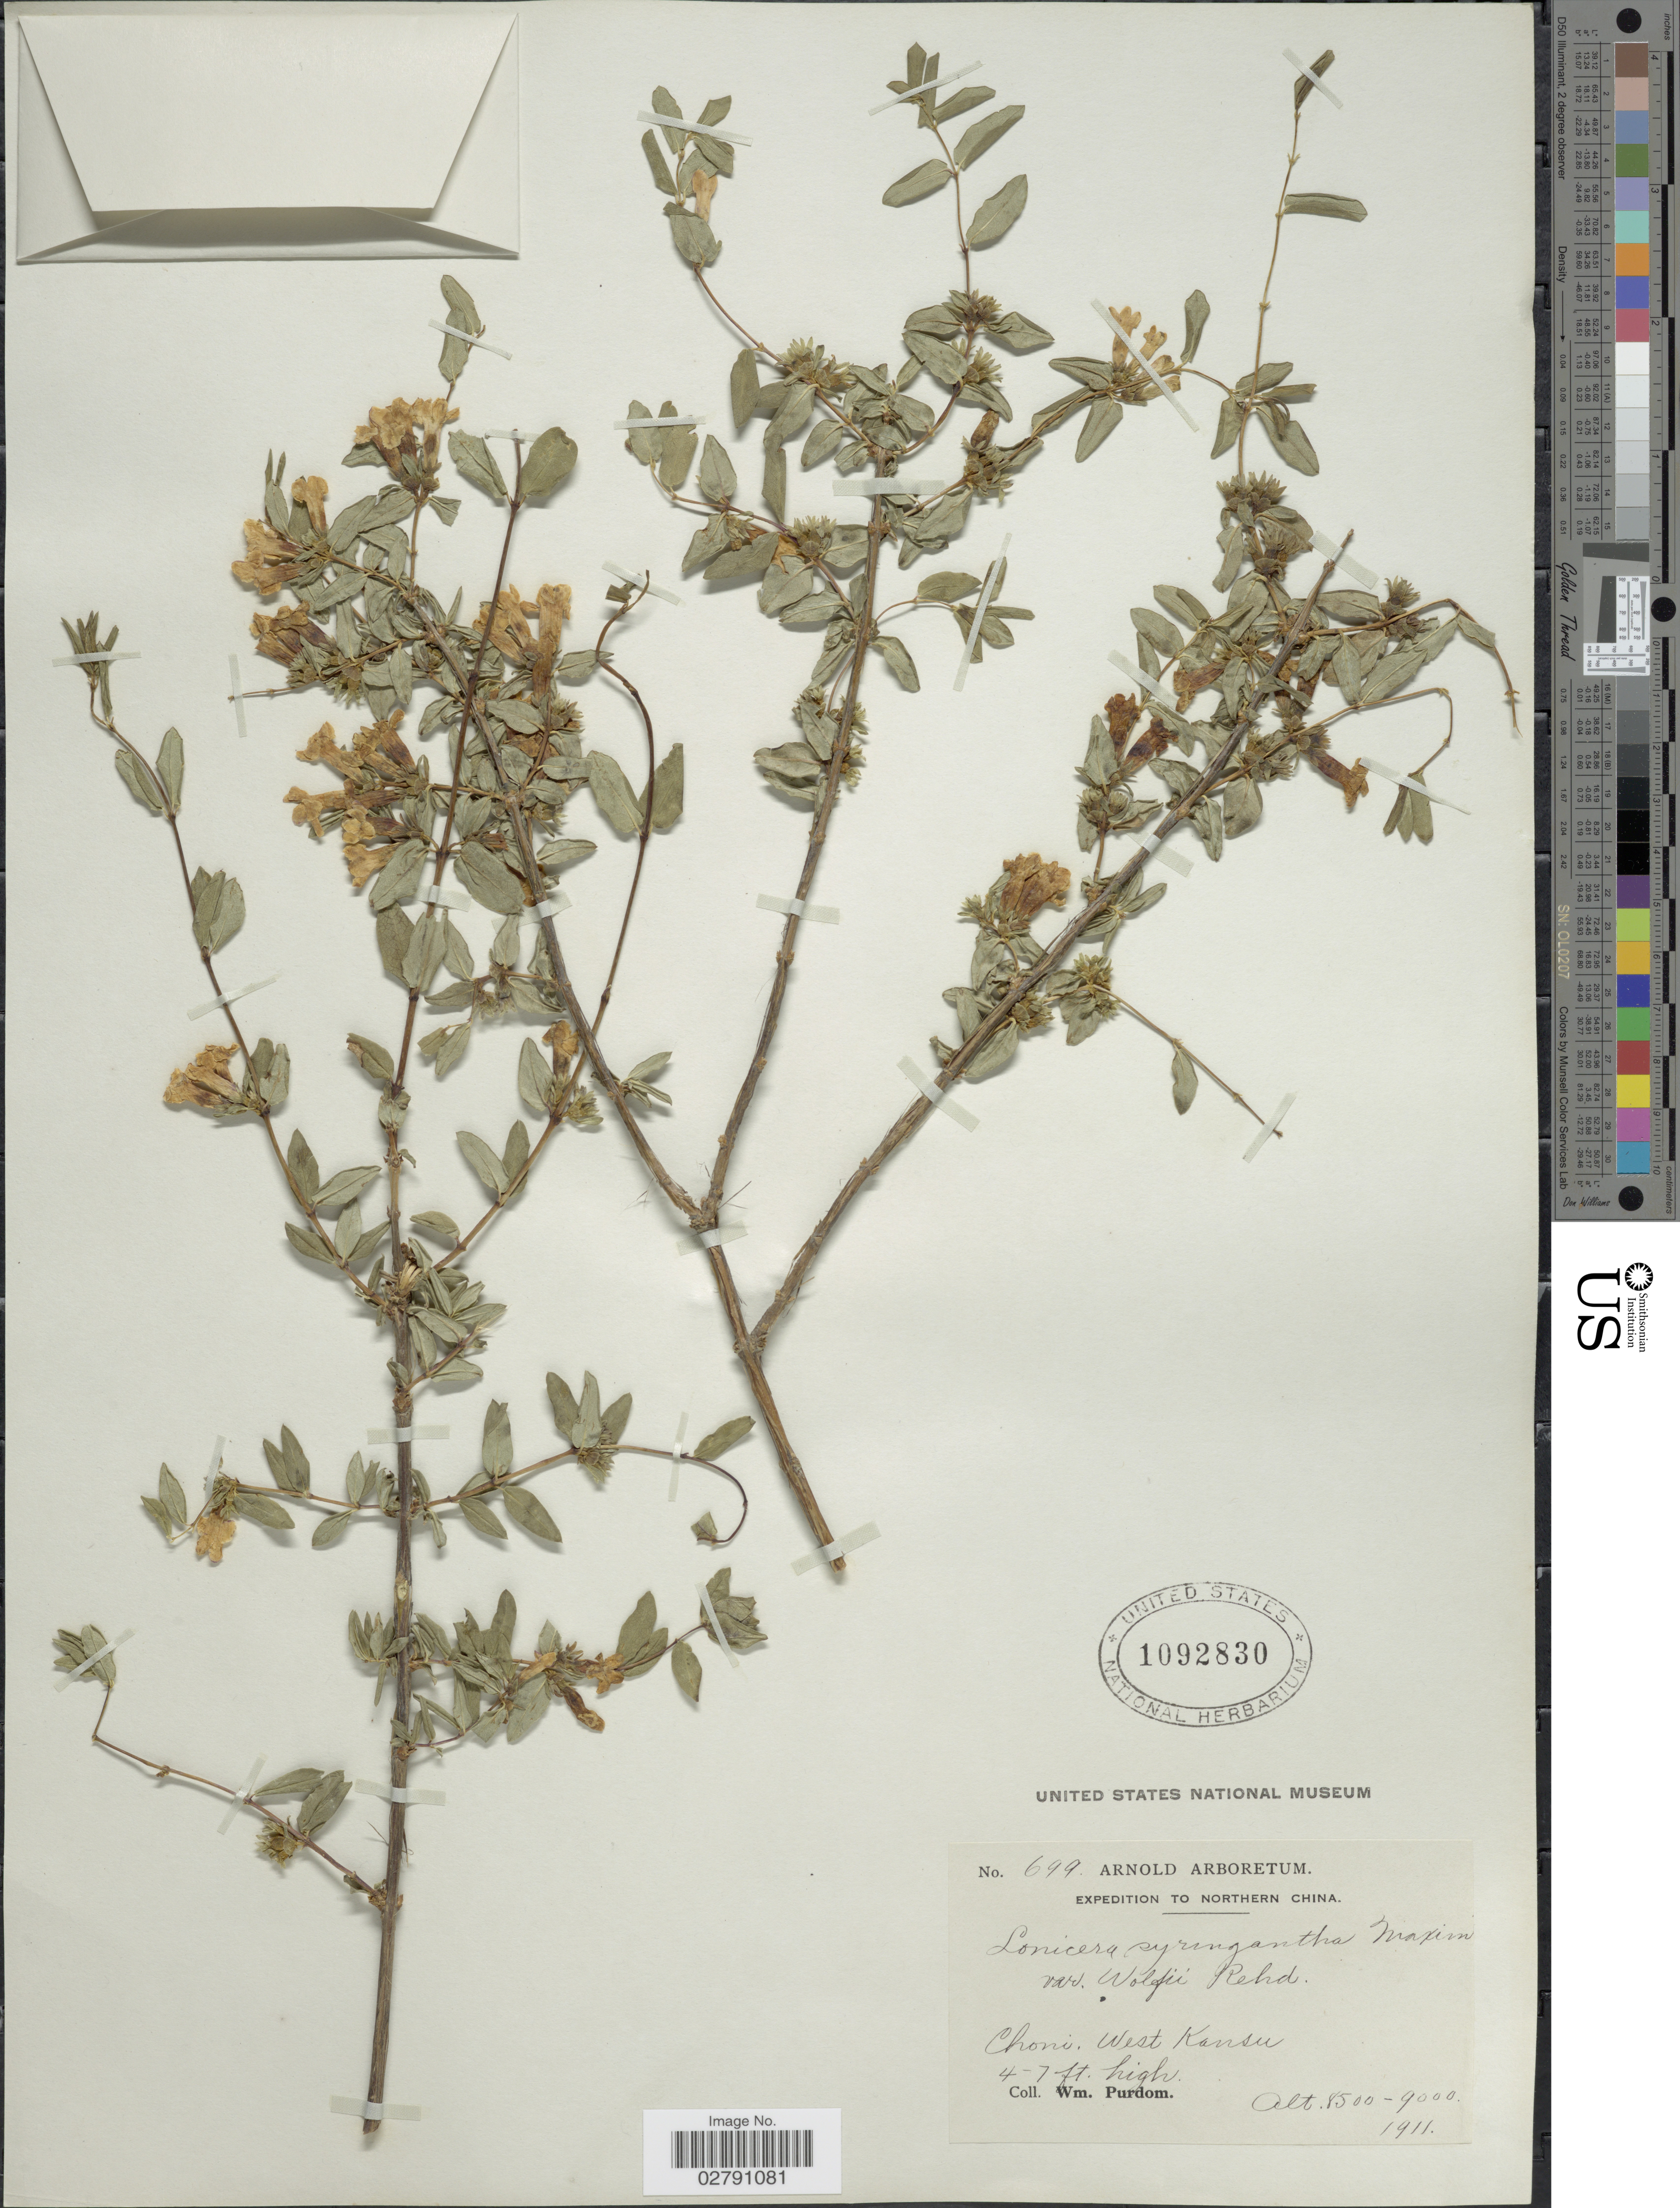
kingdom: Plantae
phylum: Tracheophyta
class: Magnoliopsida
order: Dipsacales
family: Caprifoliaceae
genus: Lonicera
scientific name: Lonicera syringantha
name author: Maxim.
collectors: W. Purdom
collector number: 699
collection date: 1911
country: China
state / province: Gansu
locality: Northern China. Choni. West Kansu.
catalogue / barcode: US 1092830